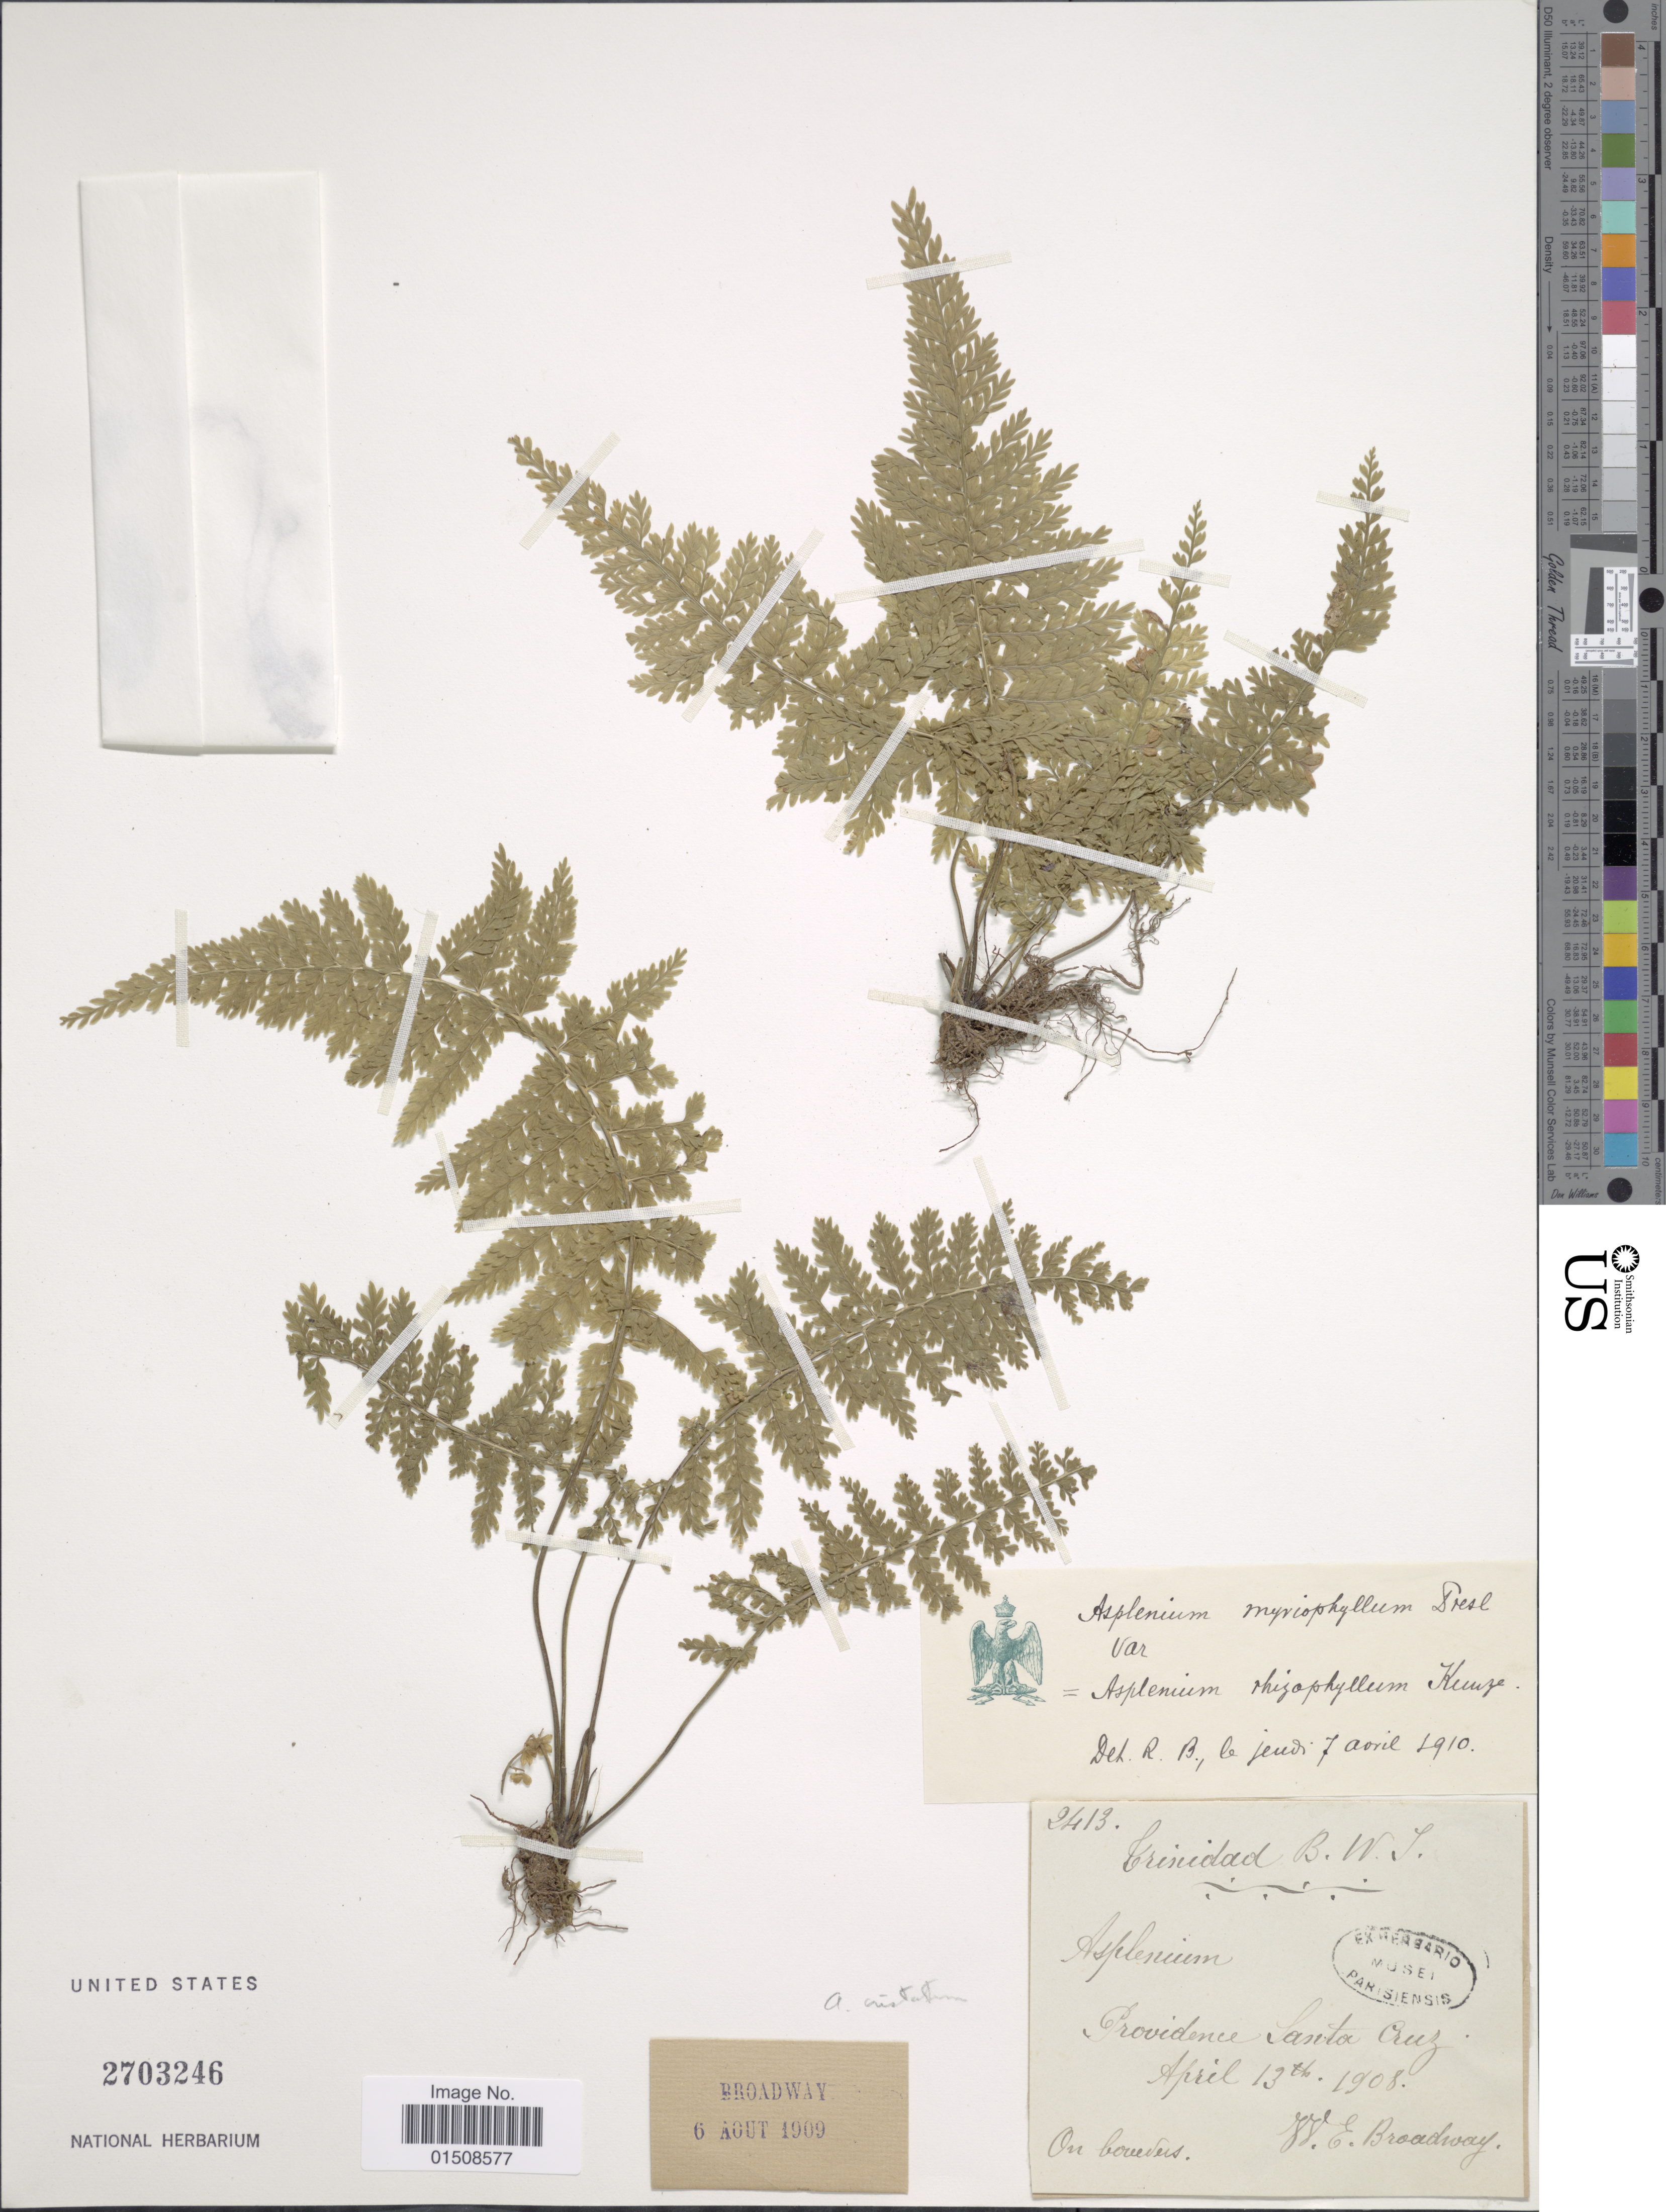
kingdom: Plantae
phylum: Tracheophyta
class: Polypodiopsida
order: Polypodiales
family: Aspleniaceae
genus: Asplenium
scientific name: Asplenium cristatum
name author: Lam.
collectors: W. E. Broadway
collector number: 2413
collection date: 1908-04-13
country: Trinidad and Tobago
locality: Trinidad, B. W. I., Province Santa Cruz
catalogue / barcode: US 2703246